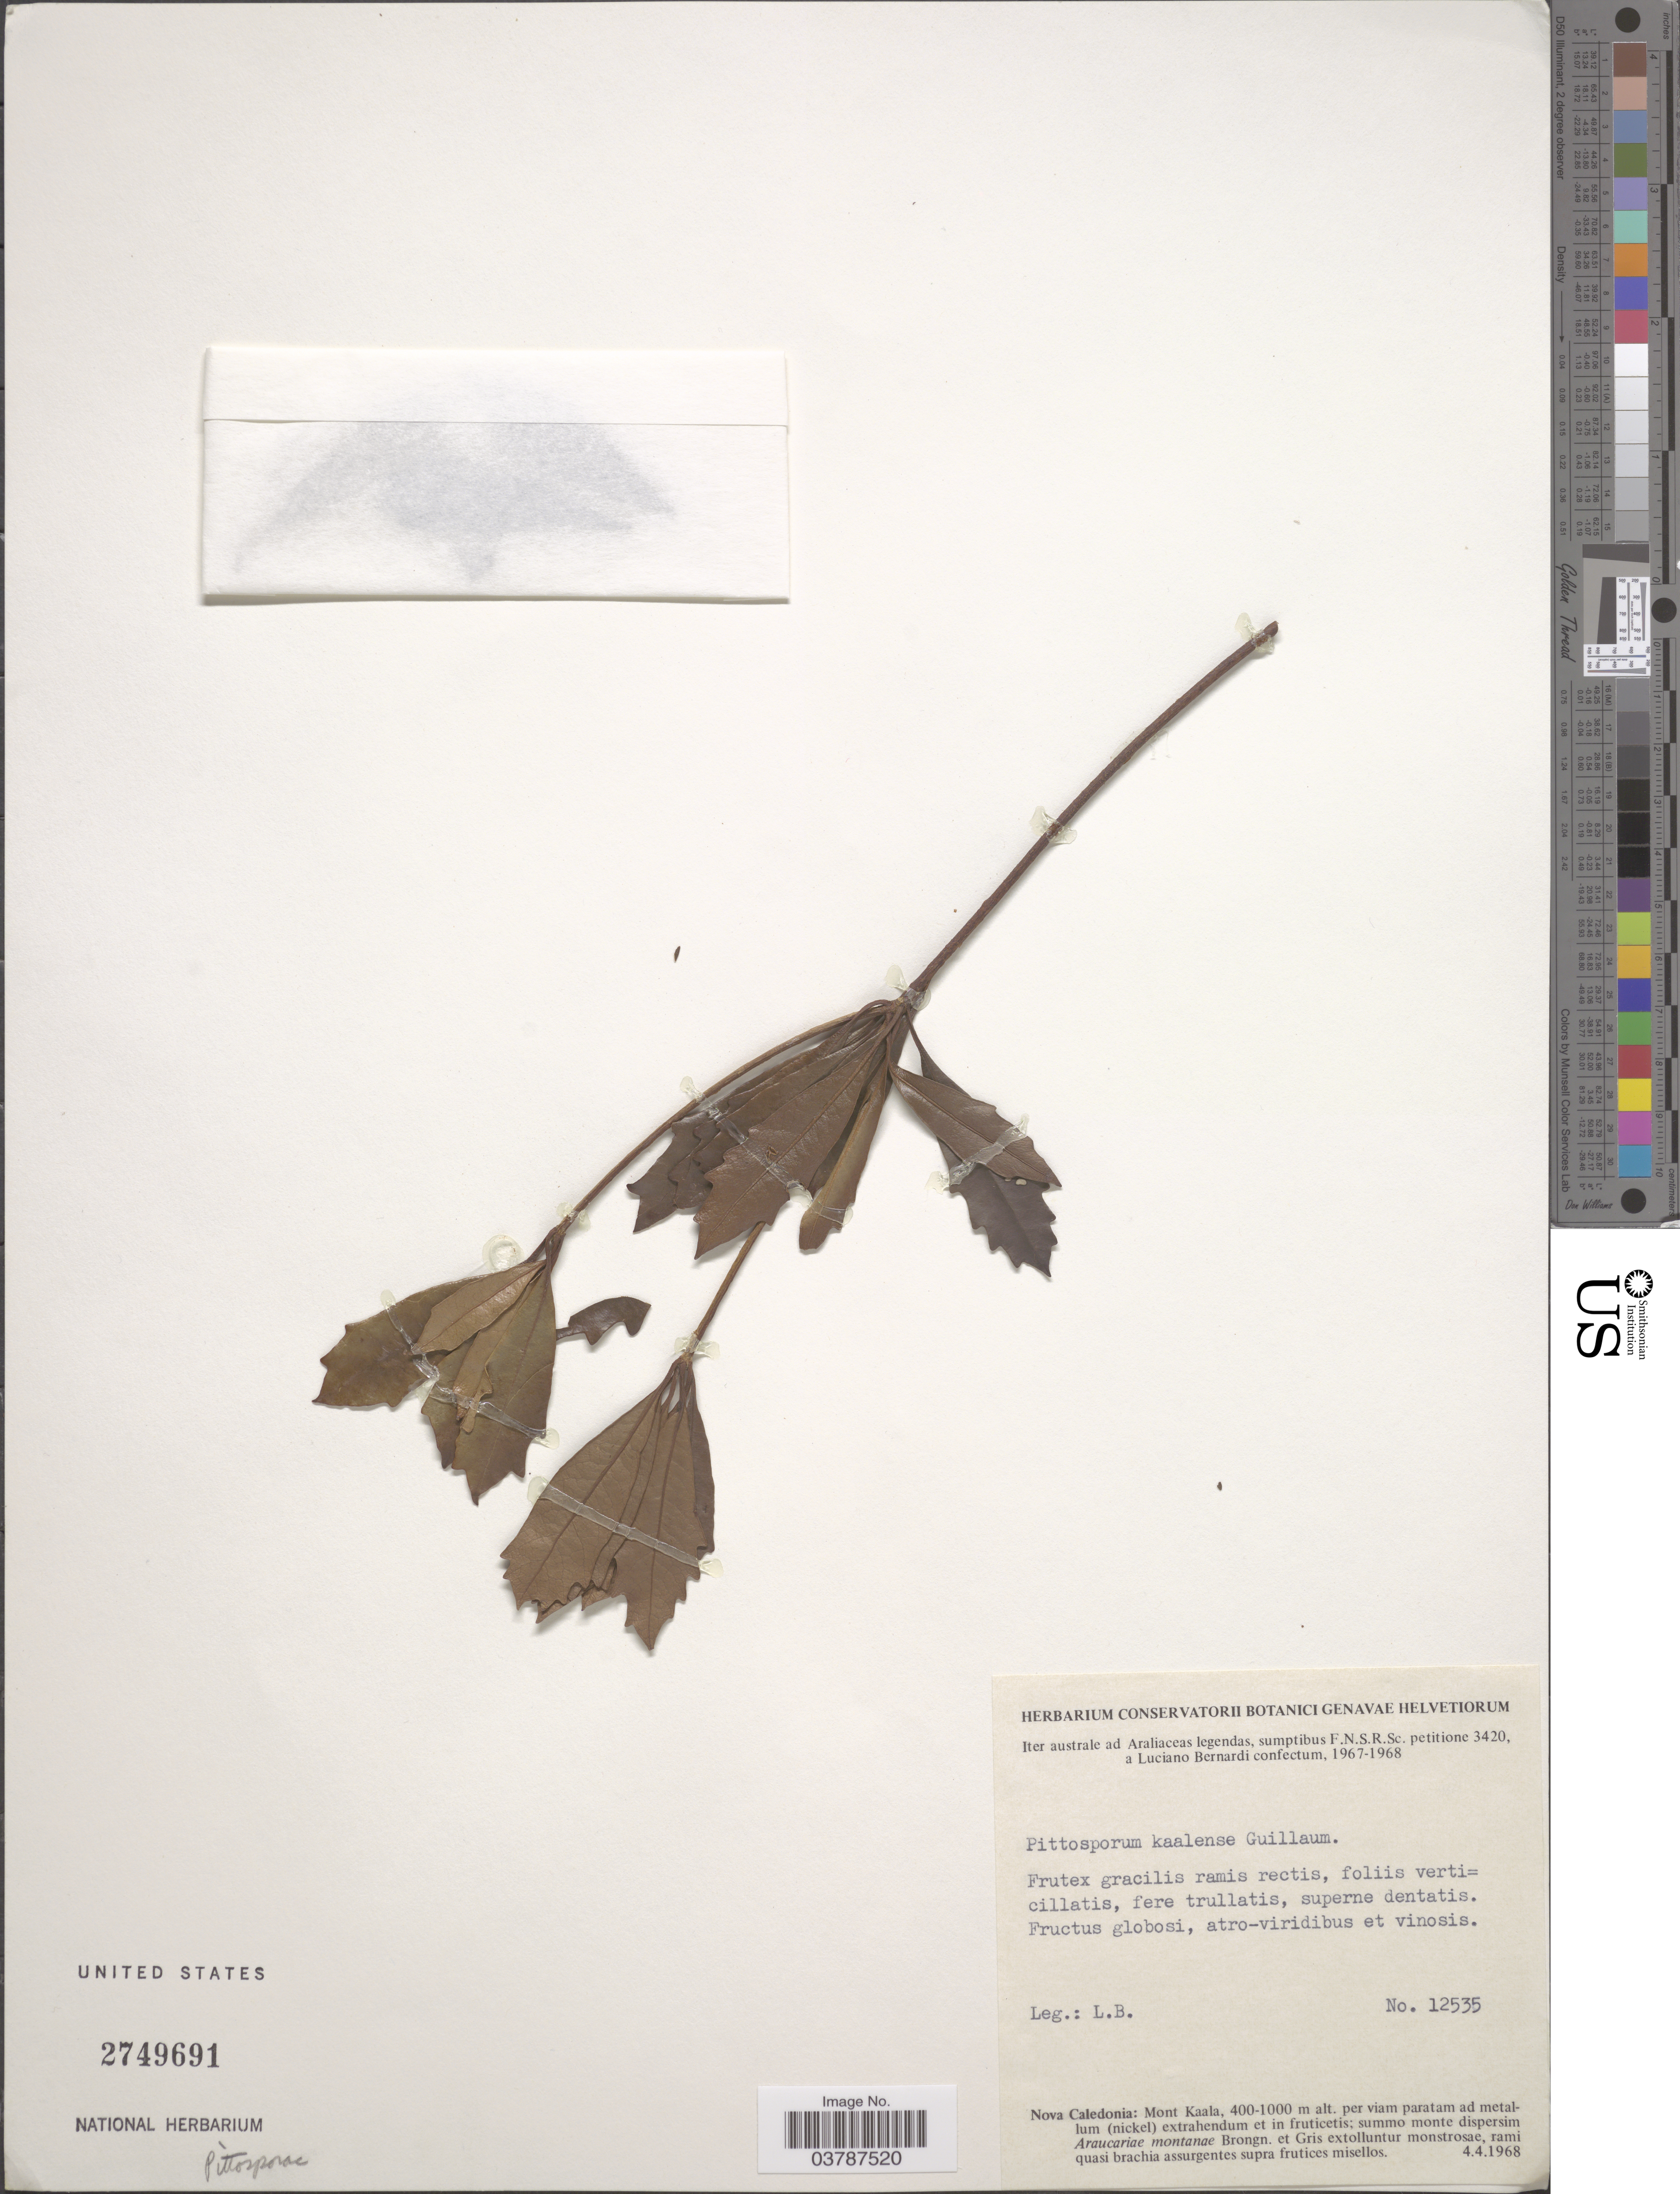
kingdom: Plantae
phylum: Tracheophyta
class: Magnoliopsida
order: Apiales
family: Pittosporaceae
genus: Pittosporum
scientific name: Pittosporum kaalense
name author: Guillaumin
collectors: L. Bernardi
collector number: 12535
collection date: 1968-04-04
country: New Caledonia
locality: Nova Caledonia: Mont.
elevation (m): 400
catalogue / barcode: US 2749691